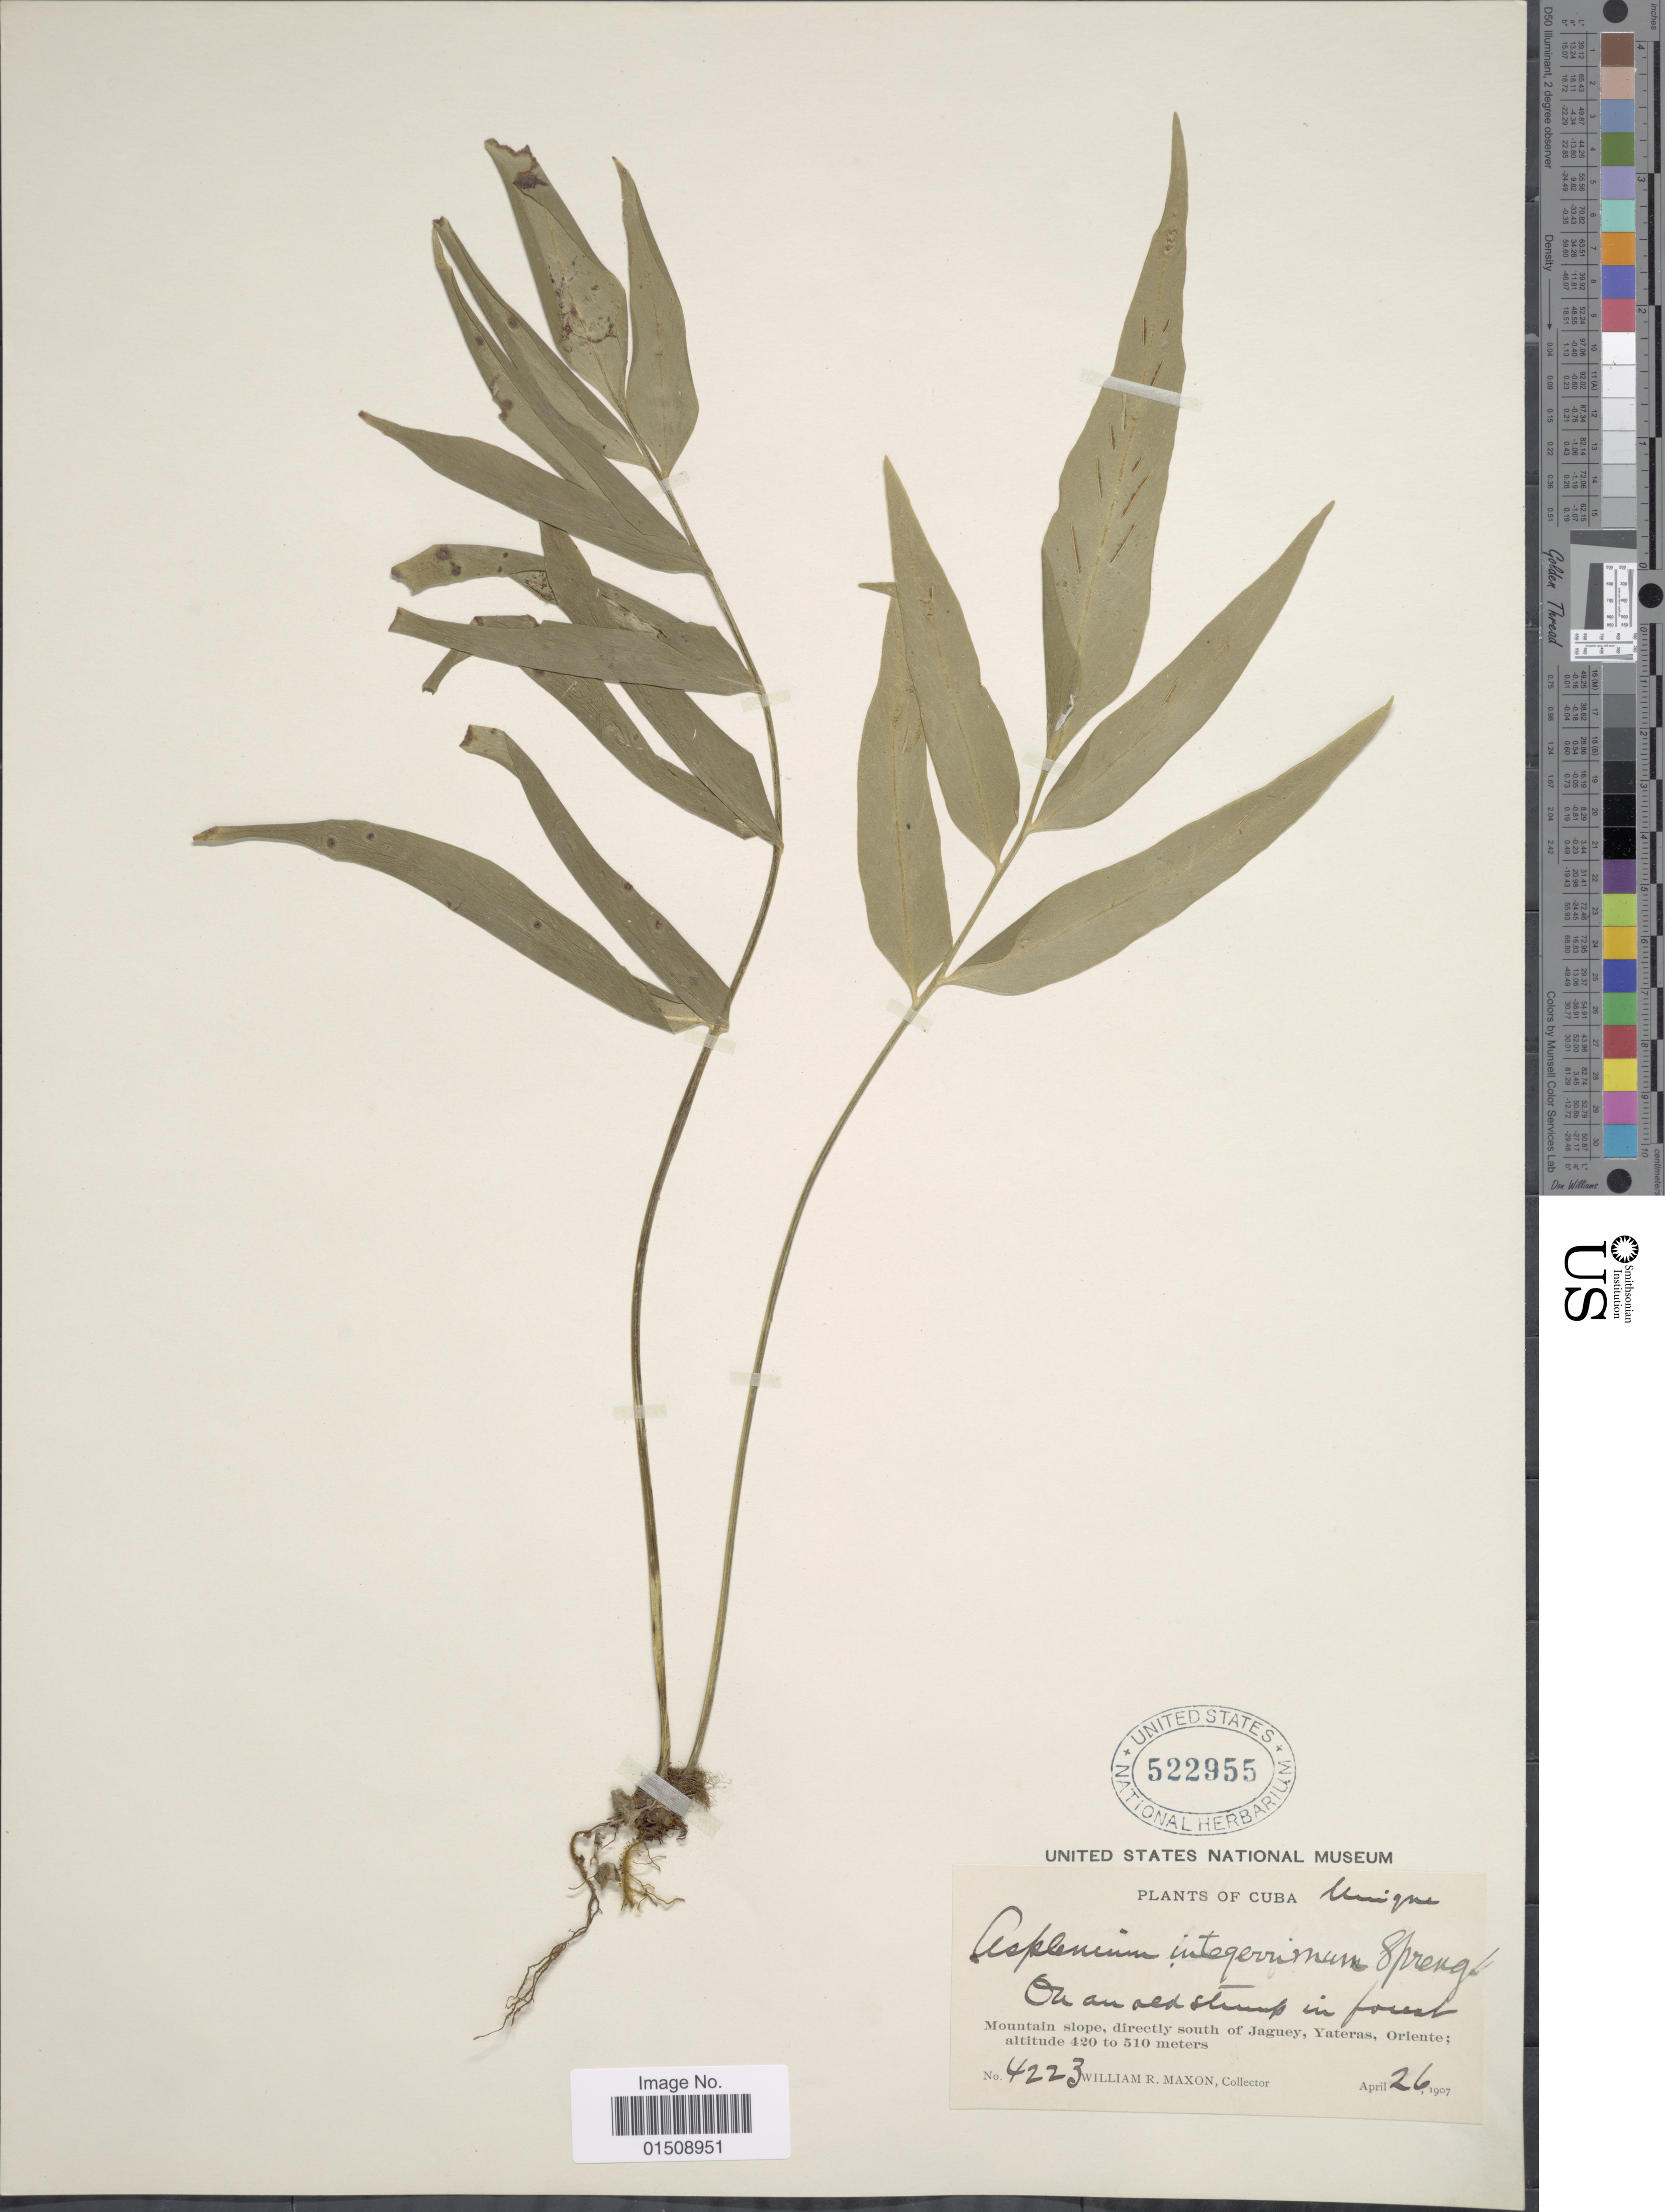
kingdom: Plantae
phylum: Tracheophyta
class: Polypodiopsida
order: Polypodiales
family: Aspleniaceae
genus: Asplenium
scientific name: Asplenium juglandifolium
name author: Lam.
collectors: W. R. Maxon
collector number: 4223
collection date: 1907-04-26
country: Cuba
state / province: Oriente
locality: Mountain slope, directly south of Jaguey, Yateras, Oriente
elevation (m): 420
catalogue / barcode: US 522955